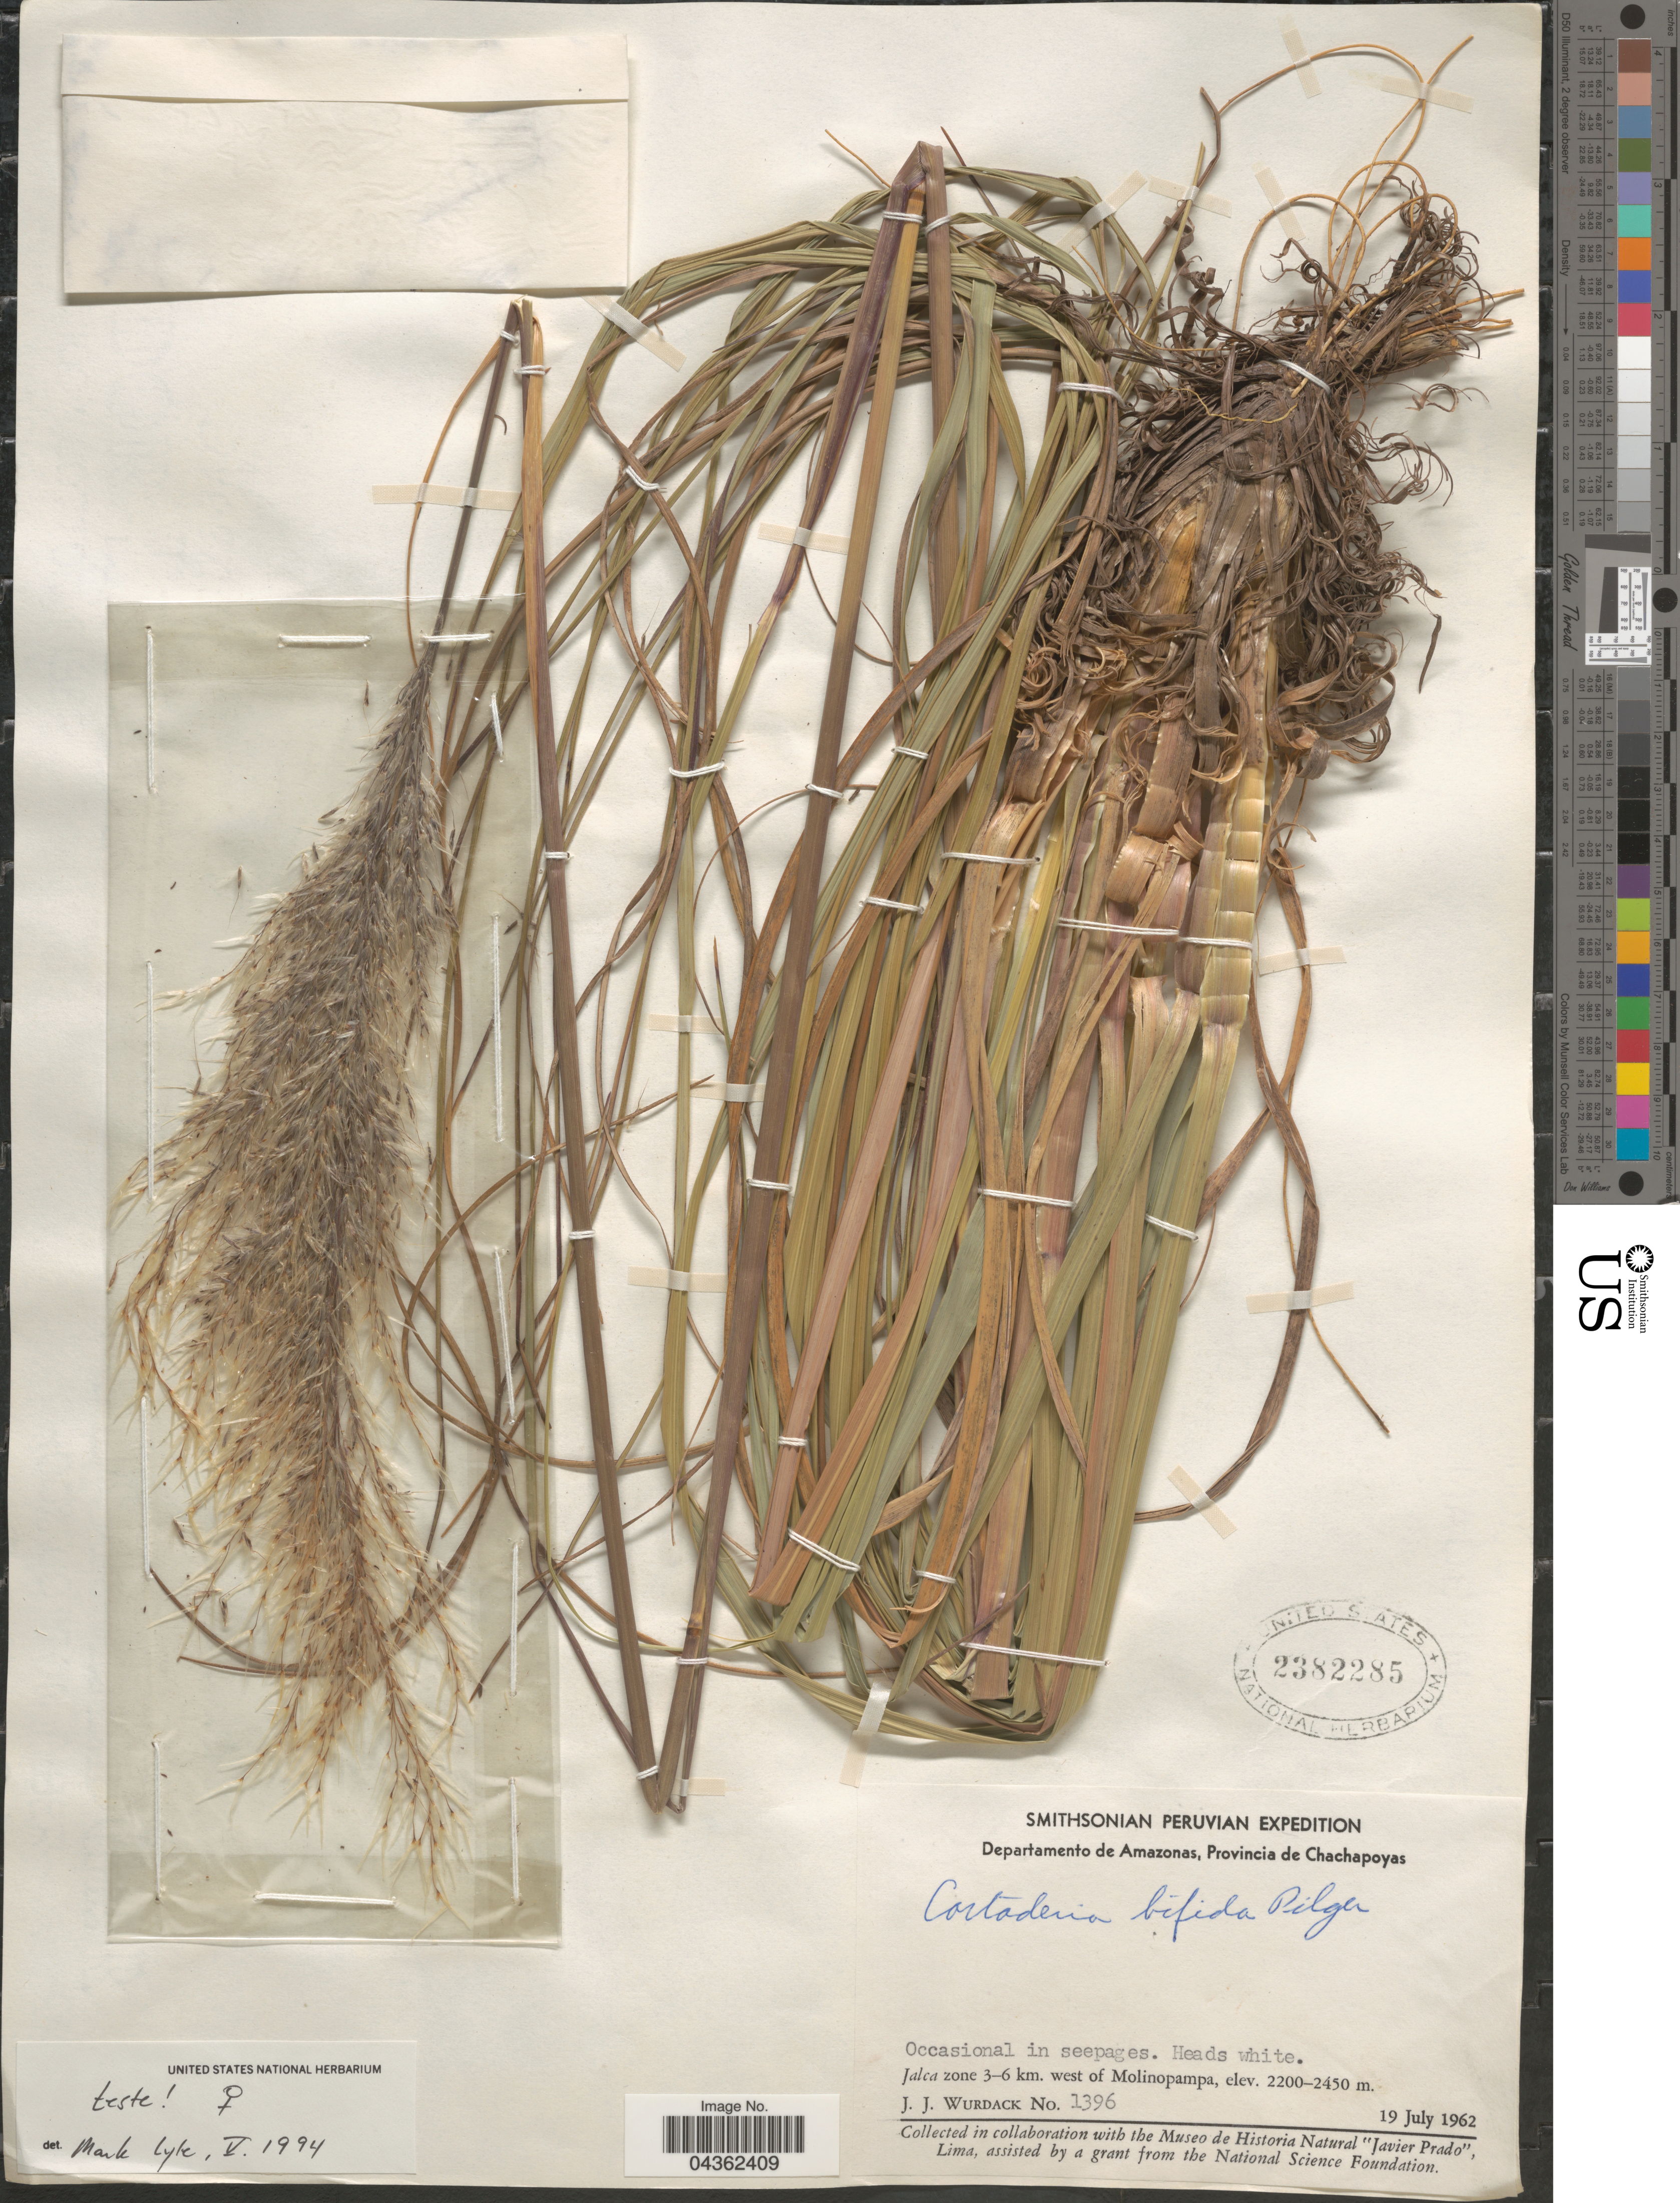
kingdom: Plantae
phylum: Tracheophyta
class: Liliopsida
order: Poales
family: Poaceae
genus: Cortaderia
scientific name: Cortaderia bifida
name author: Pilg.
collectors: J. J. Wurdack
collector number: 1396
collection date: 1962-07-19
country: Peru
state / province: Amazonas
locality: Smithsonian Peruvian Expedition. Departamento de Amazonas, Provincia de Chachapoyas. Jalca zone 3-6 km. west of Molinopampa.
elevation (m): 2200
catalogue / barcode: US 2382285